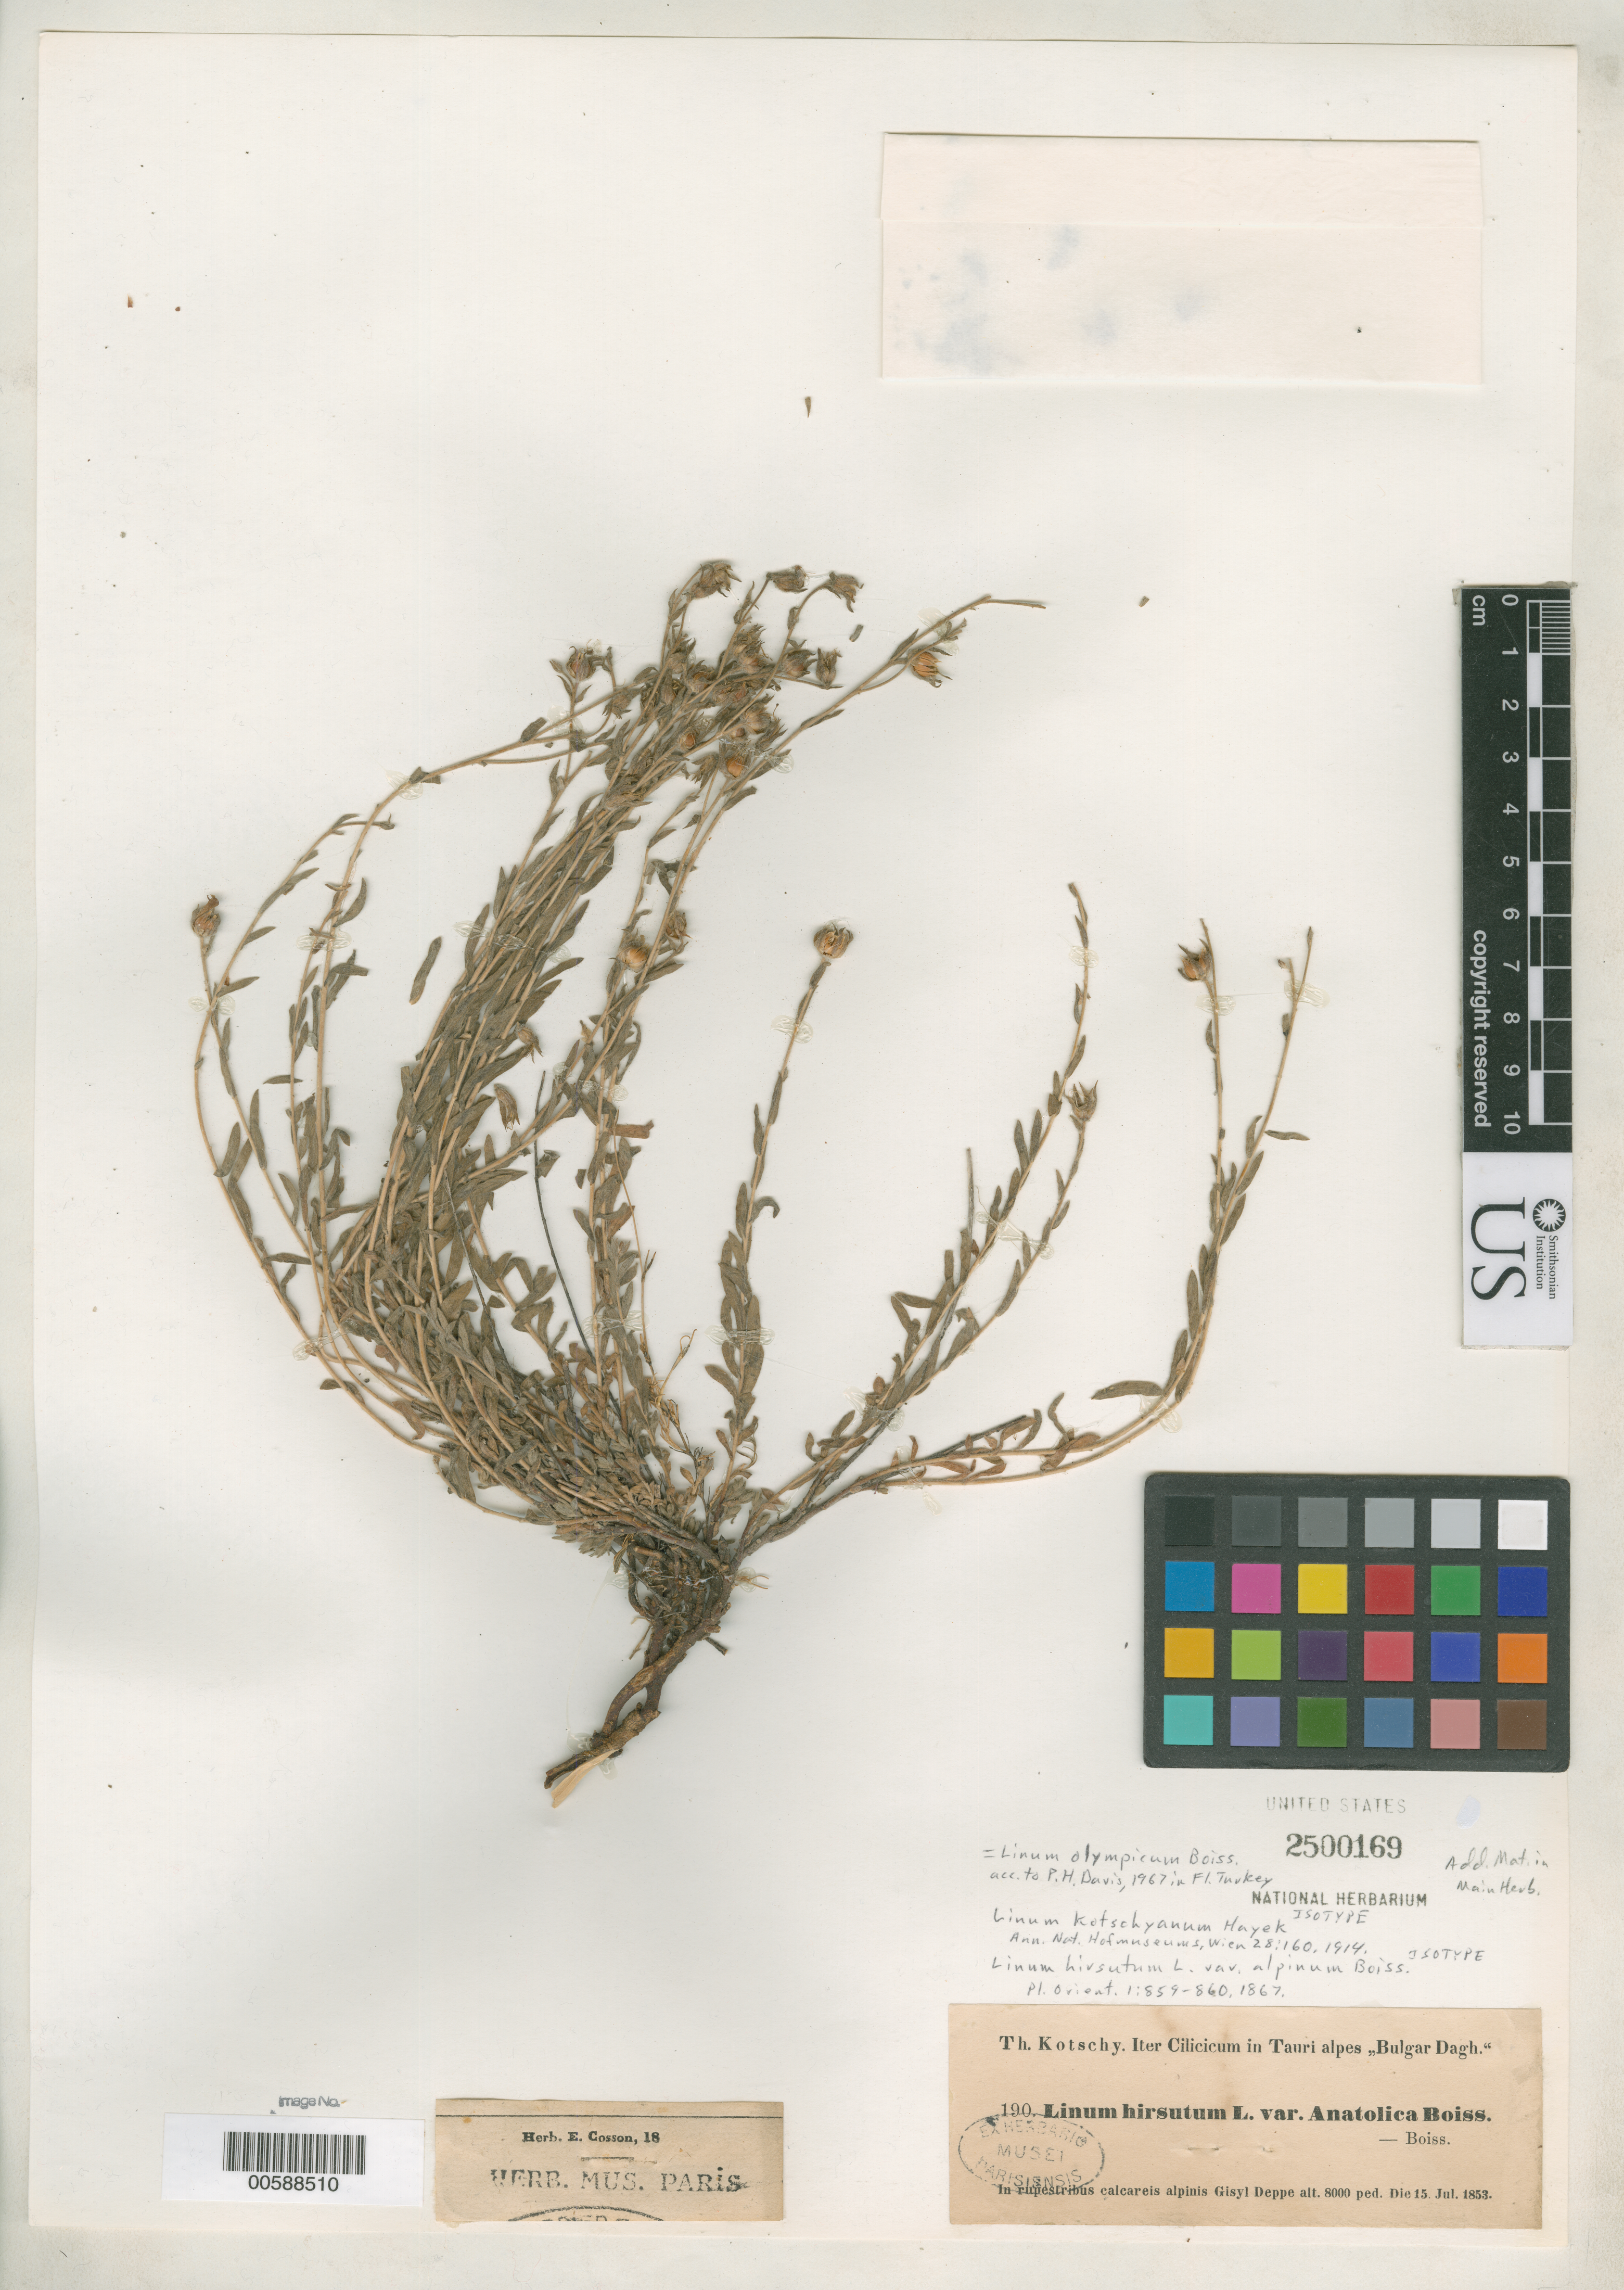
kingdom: Plantae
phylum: Tracheophyta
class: Magnoliopsida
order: Malpighiales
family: Linaceae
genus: Linum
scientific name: Linum hirsutum var. alpinum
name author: Boiss.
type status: Isotype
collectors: K. G. Kotschy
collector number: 190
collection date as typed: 15 Jul 1853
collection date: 1853-07-15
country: Turkey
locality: Iter Cilicicum on Tauri Alpes Bulgar Dagh, in rupestribus calcareis Alpinis Gisyl Deppe.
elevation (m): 2438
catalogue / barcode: US 2500169